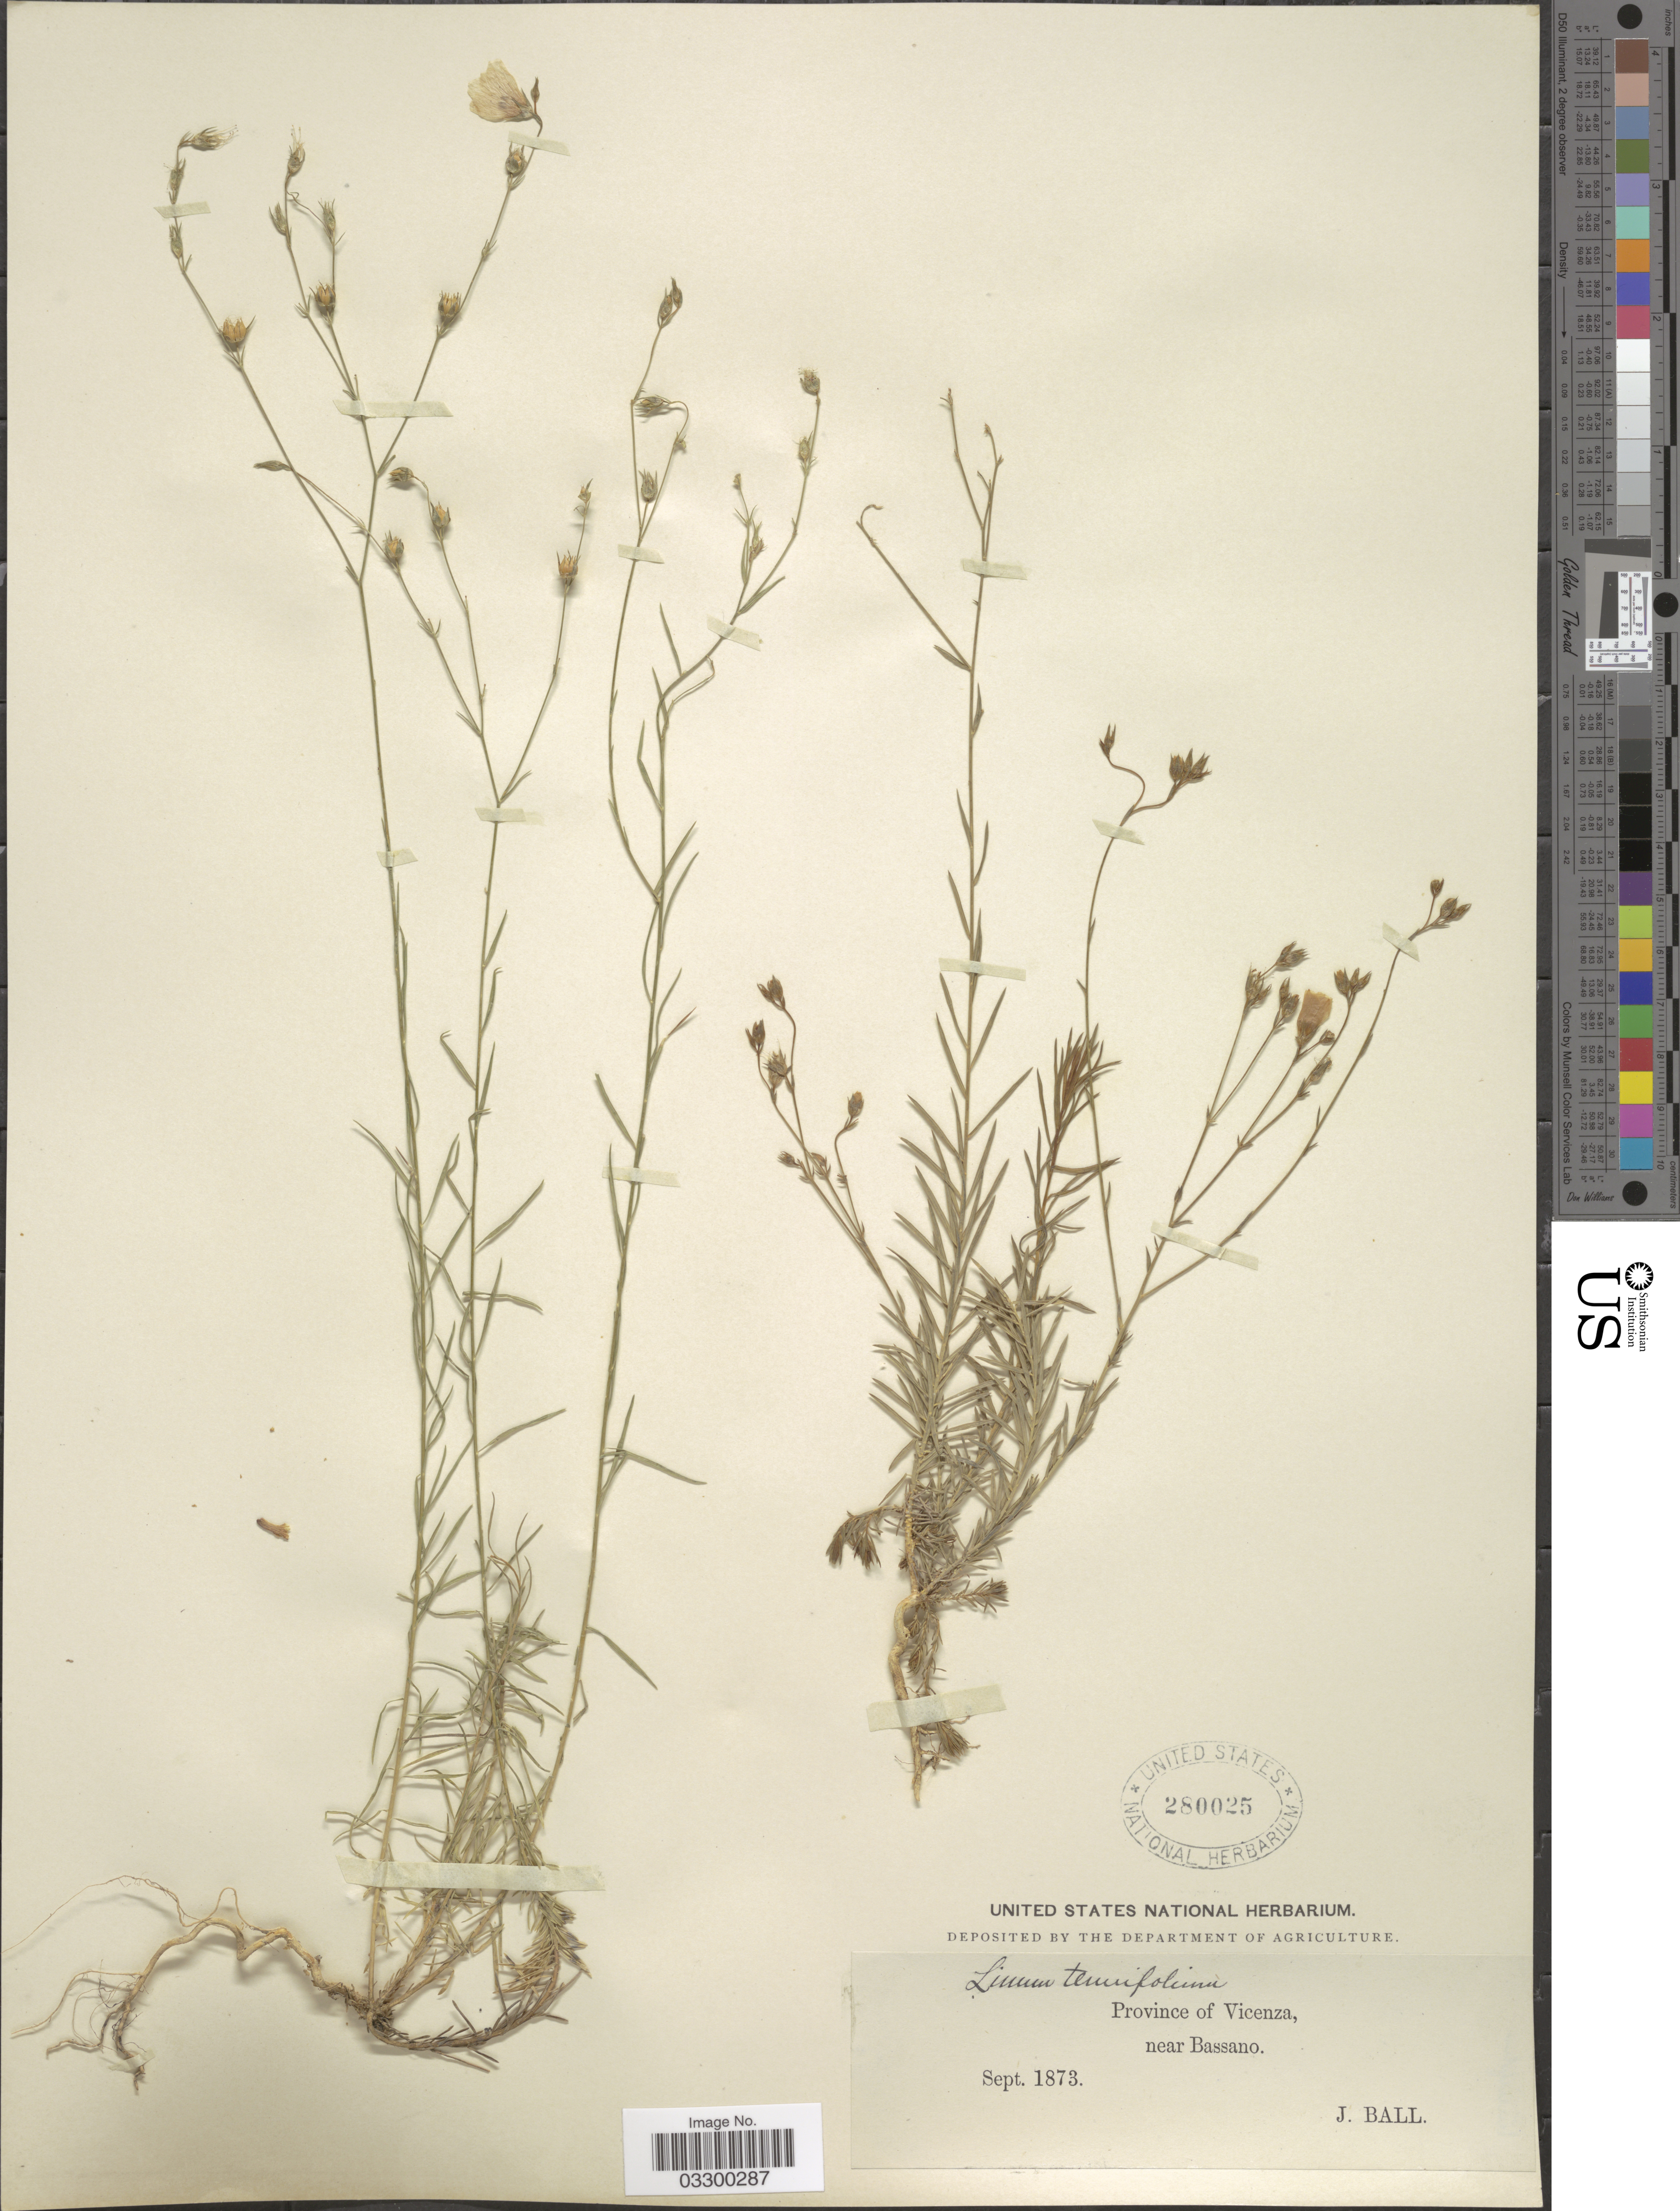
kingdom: Plantae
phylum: Tracheophyta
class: Magnoliopsida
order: Malpighiales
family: Linaceae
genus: Linum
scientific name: Linum tenuifolium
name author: L.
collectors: J. Ball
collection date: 1873-09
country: Italy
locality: Province of Vicenza, near Bassano.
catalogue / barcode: US 280025